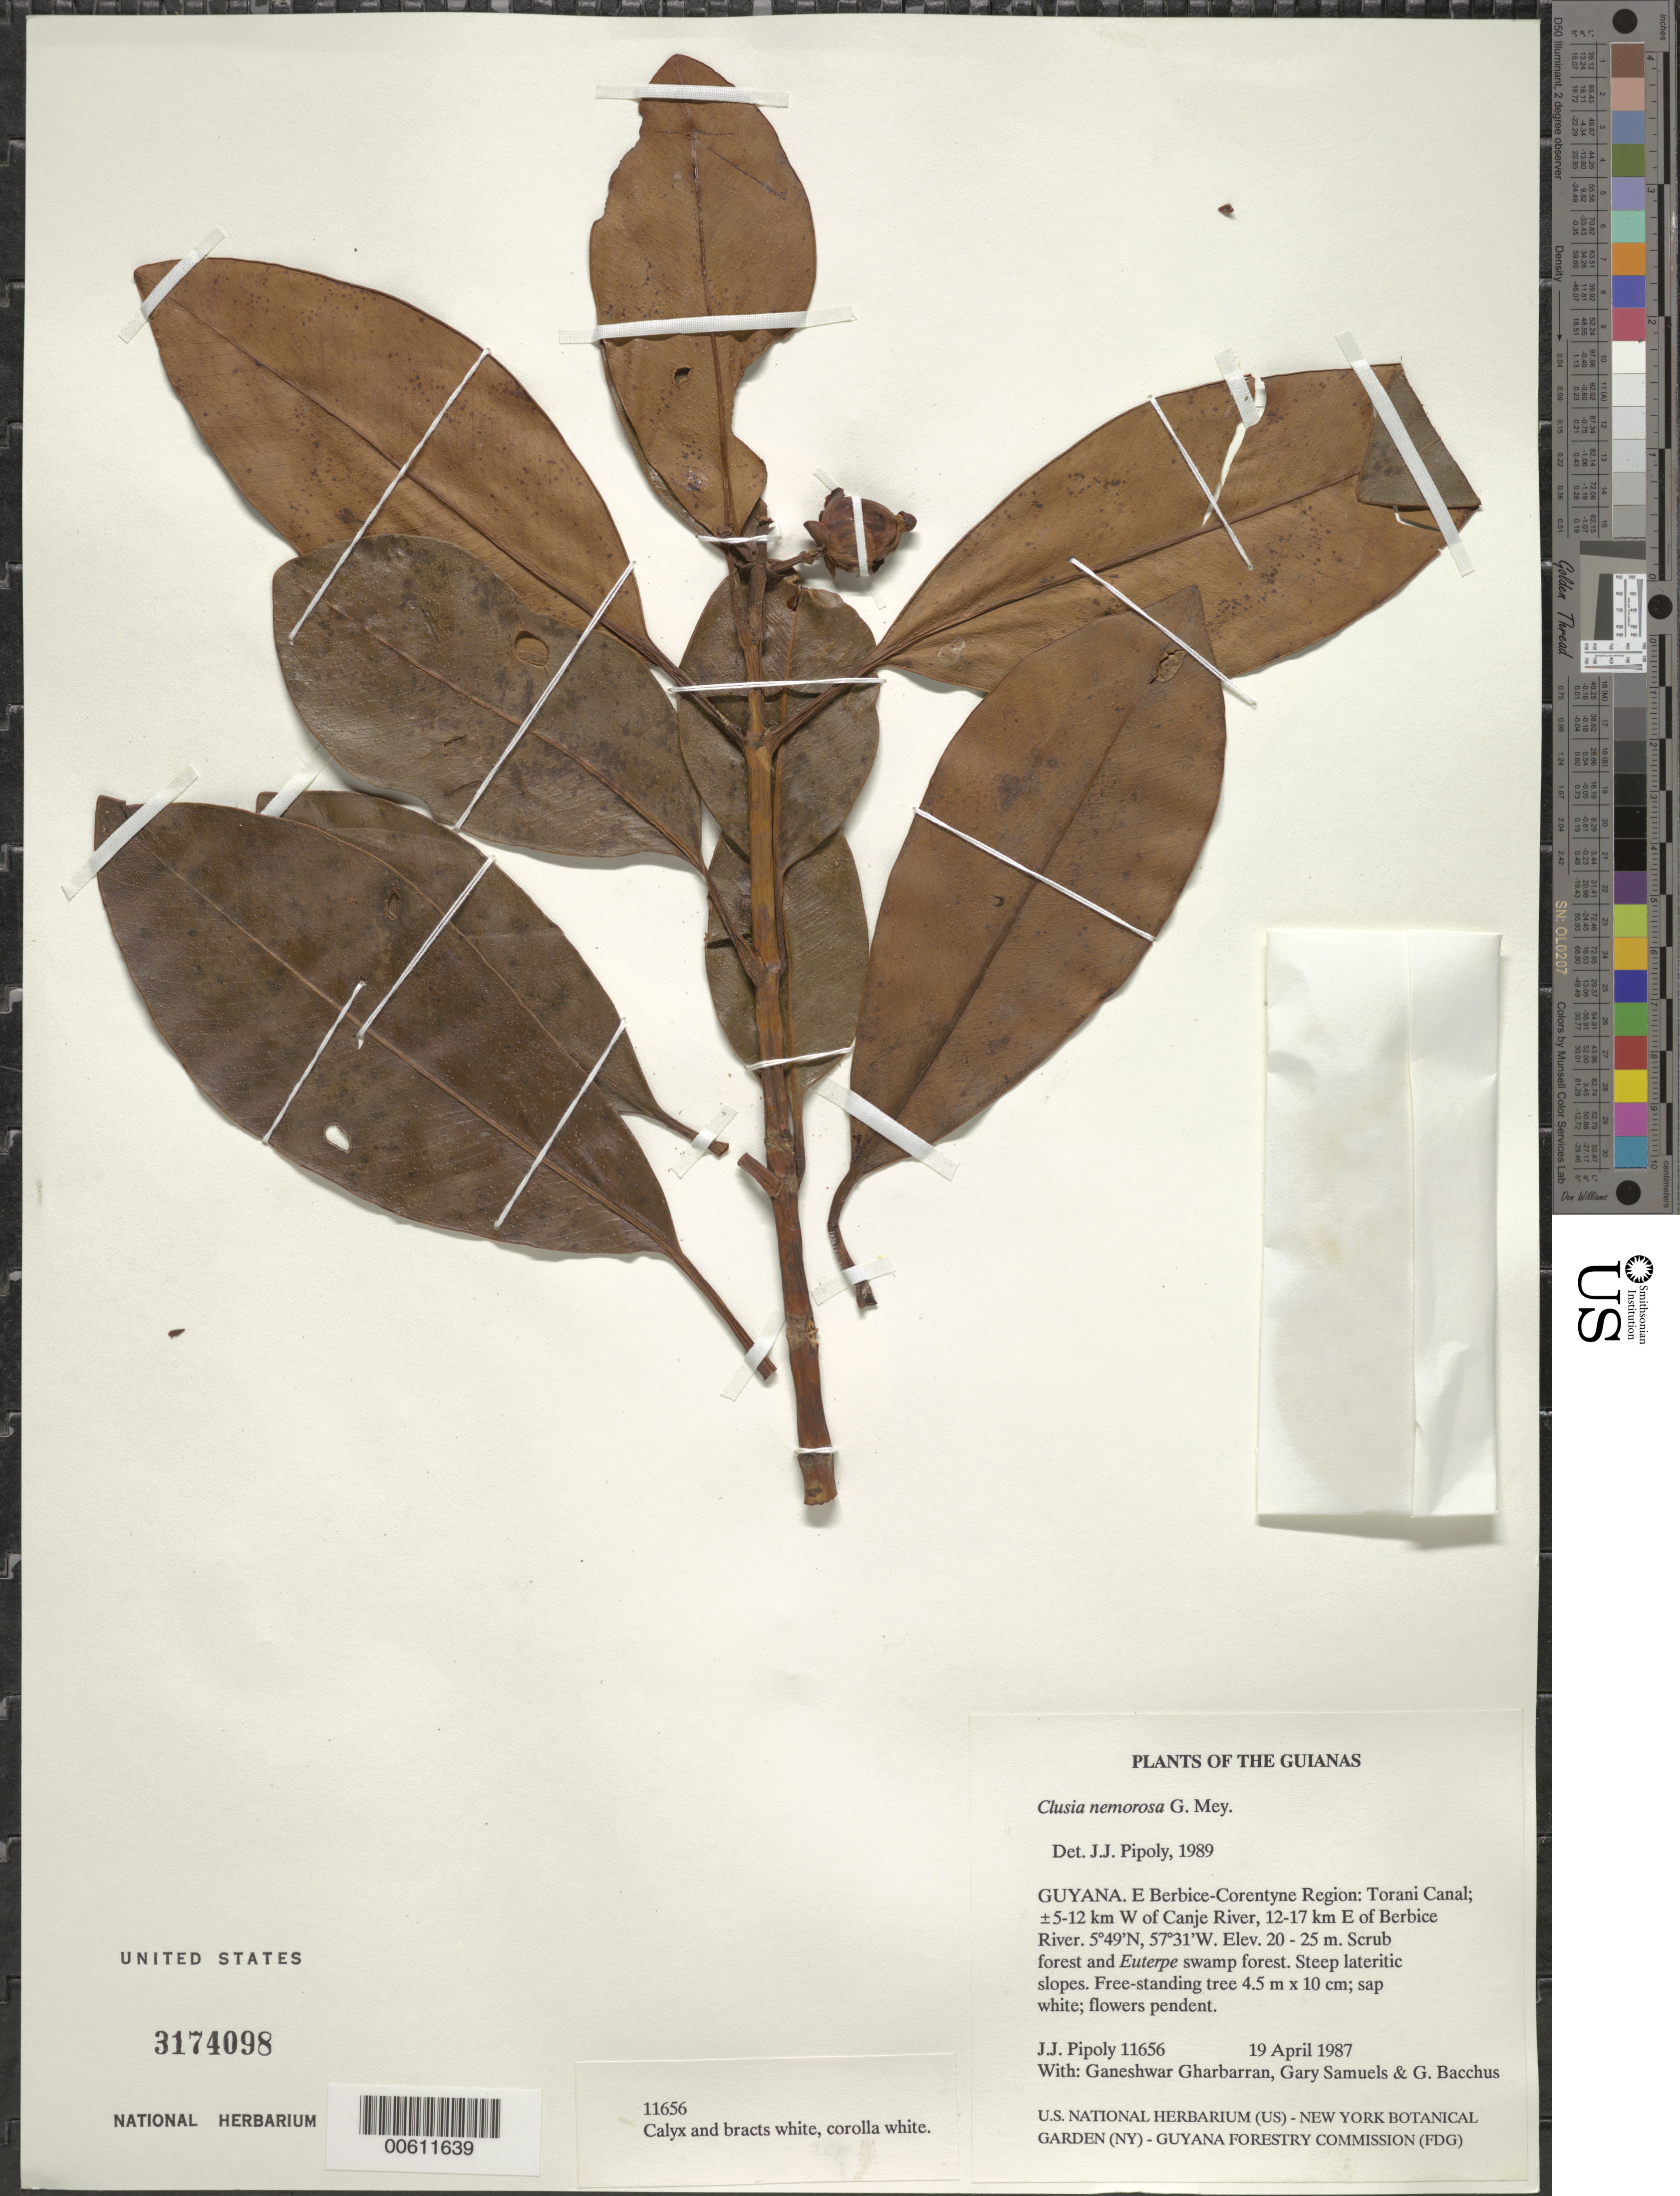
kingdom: Plantae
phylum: Tracheophyta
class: Magnoliopsida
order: Malpighiales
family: Clusiaceae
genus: Clusia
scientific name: Clusia nemorosa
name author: G. Mey.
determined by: Pipoly, J. J., III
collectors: J. J. Pipoly, G. Gharbarran, G. Samuels & G. Bacchus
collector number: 11656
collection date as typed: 19 April 1987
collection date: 1987-04-19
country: Guyana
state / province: E. Berbice-Corentyne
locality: Torani Canal; ±5-12 km W of Canje River, 12-17 km E of Berbice River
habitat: Scrub forest and Euterpe Swamp forestSteep lateritic slopes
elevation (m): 20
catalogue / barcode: US 3174098